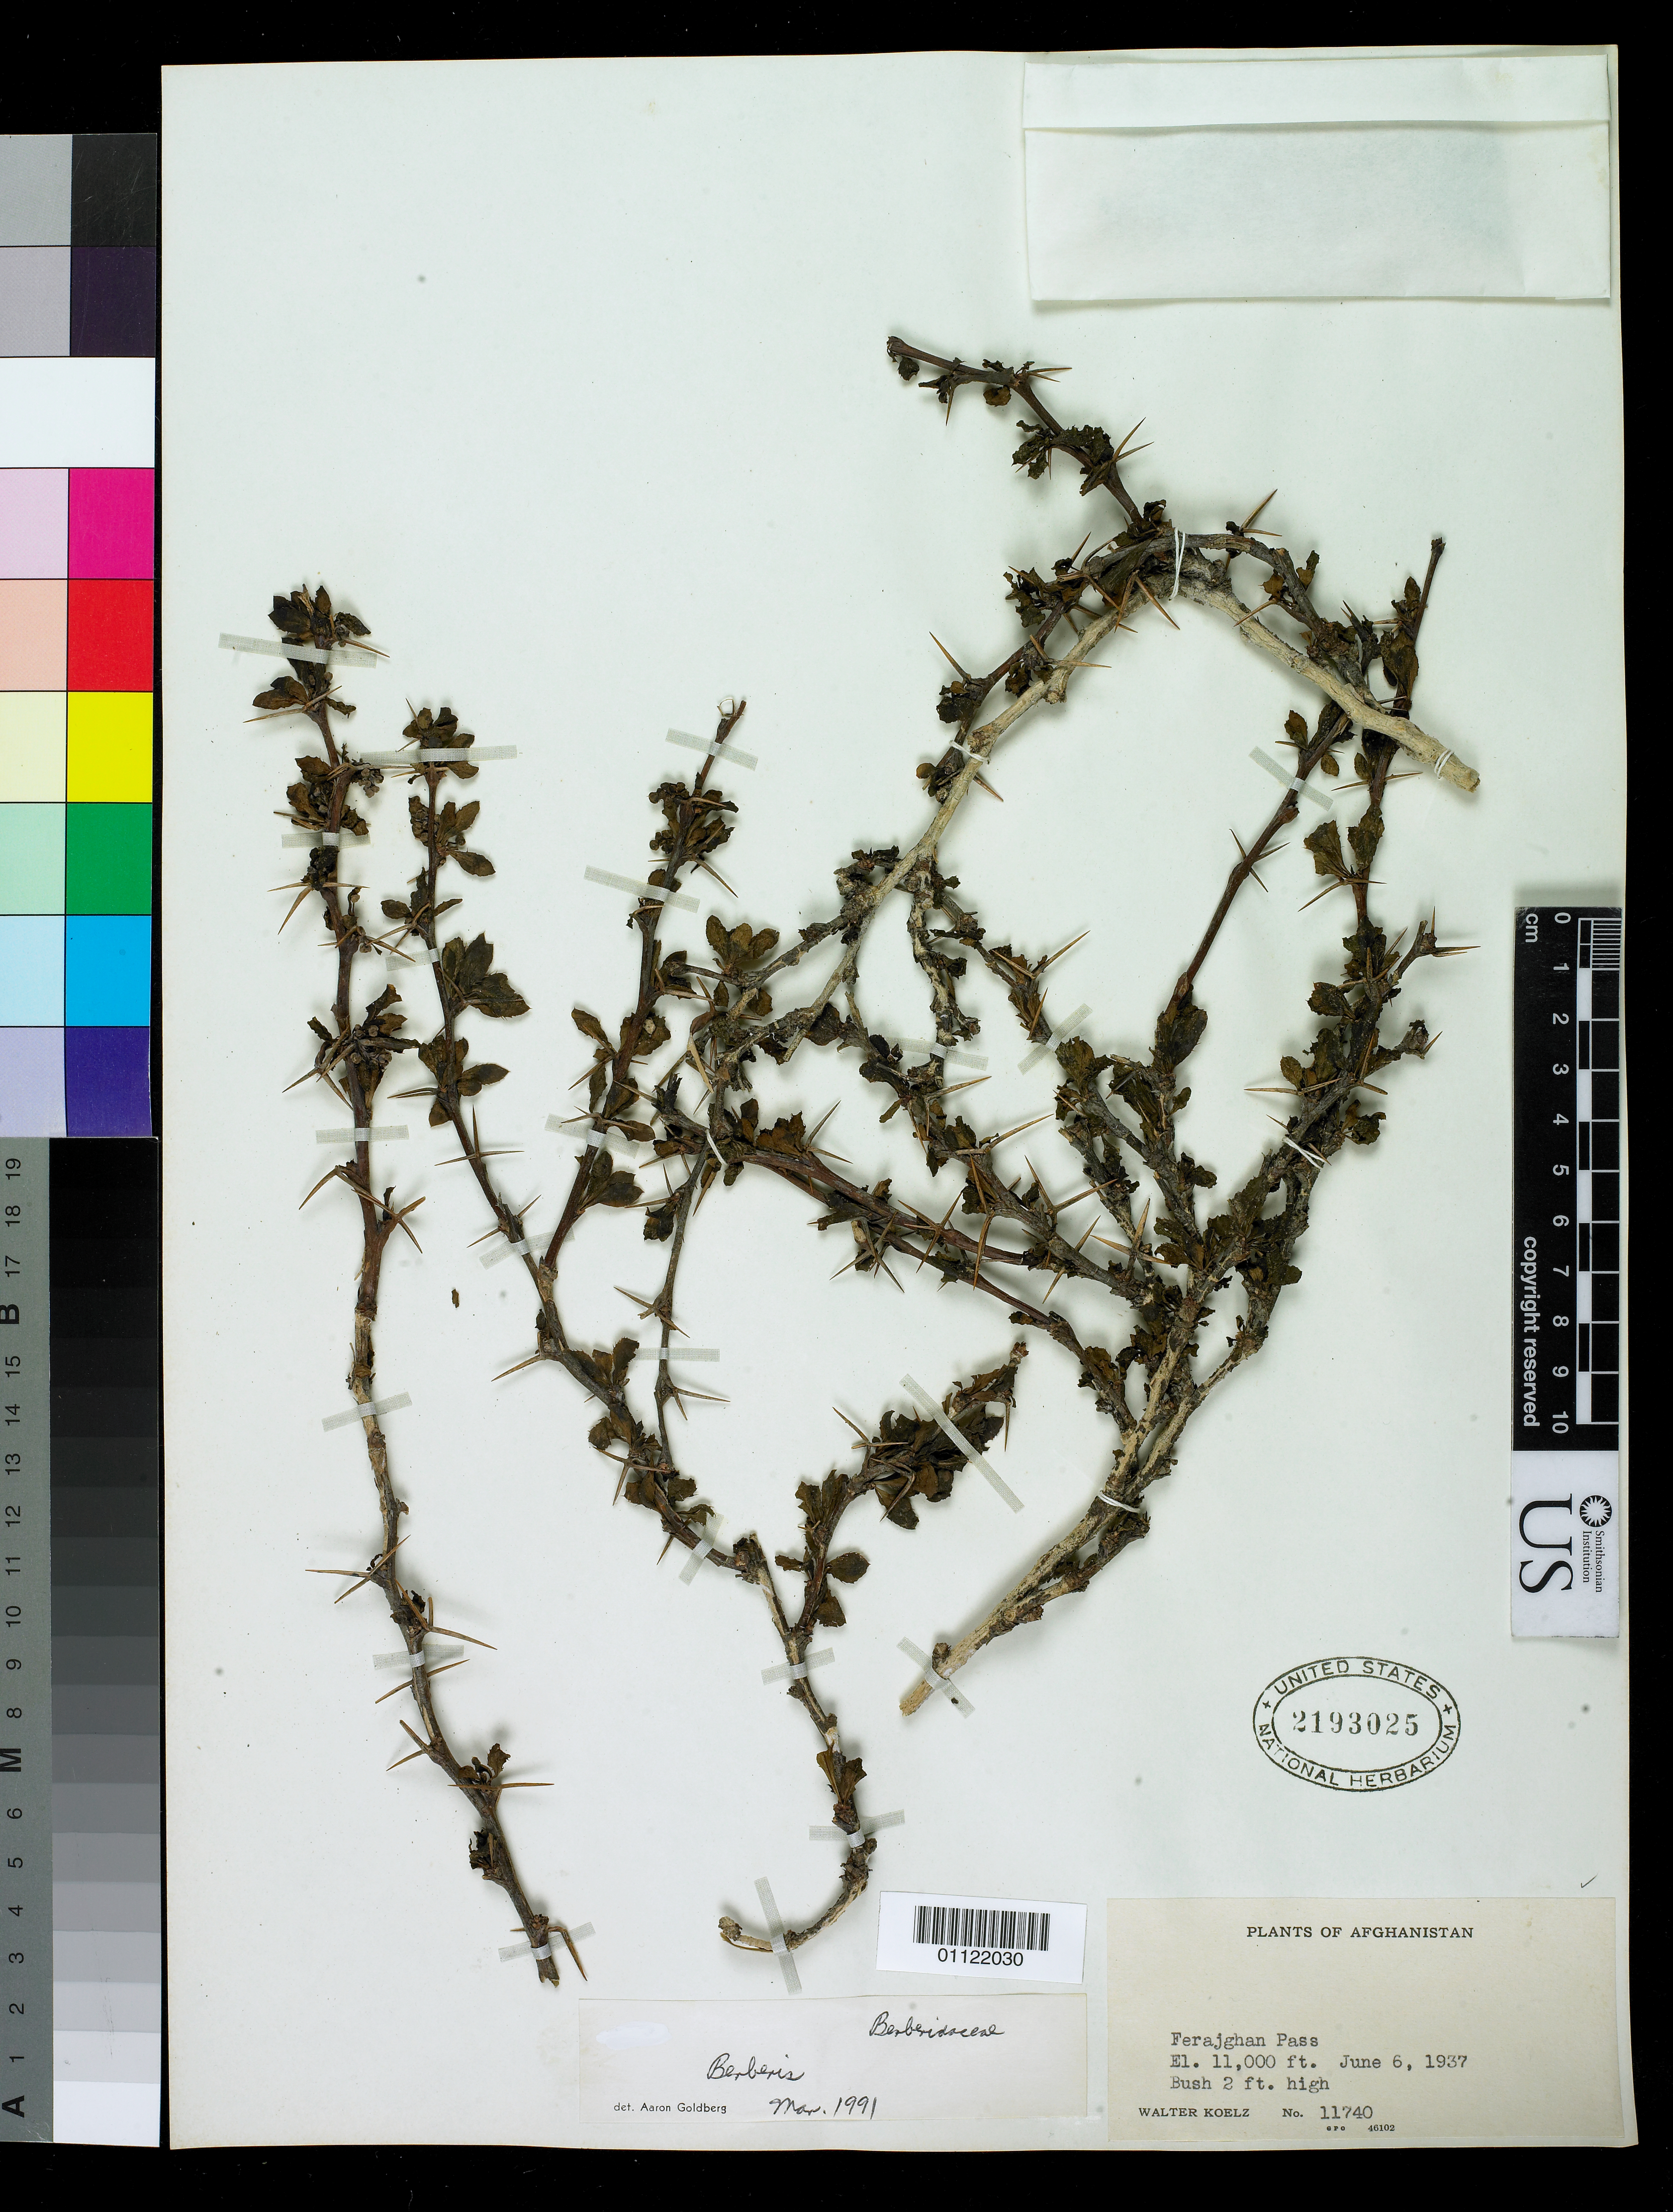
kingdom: Plantae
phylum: Tracheophyta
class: Magnoliopsida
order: Ranunculales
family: Berberidaceae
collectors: W. N. Koelz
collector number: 11740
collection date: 1937-06-06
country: Afghanistan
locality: Ferajghan Pass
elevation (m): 3353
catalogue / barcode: US 2193025